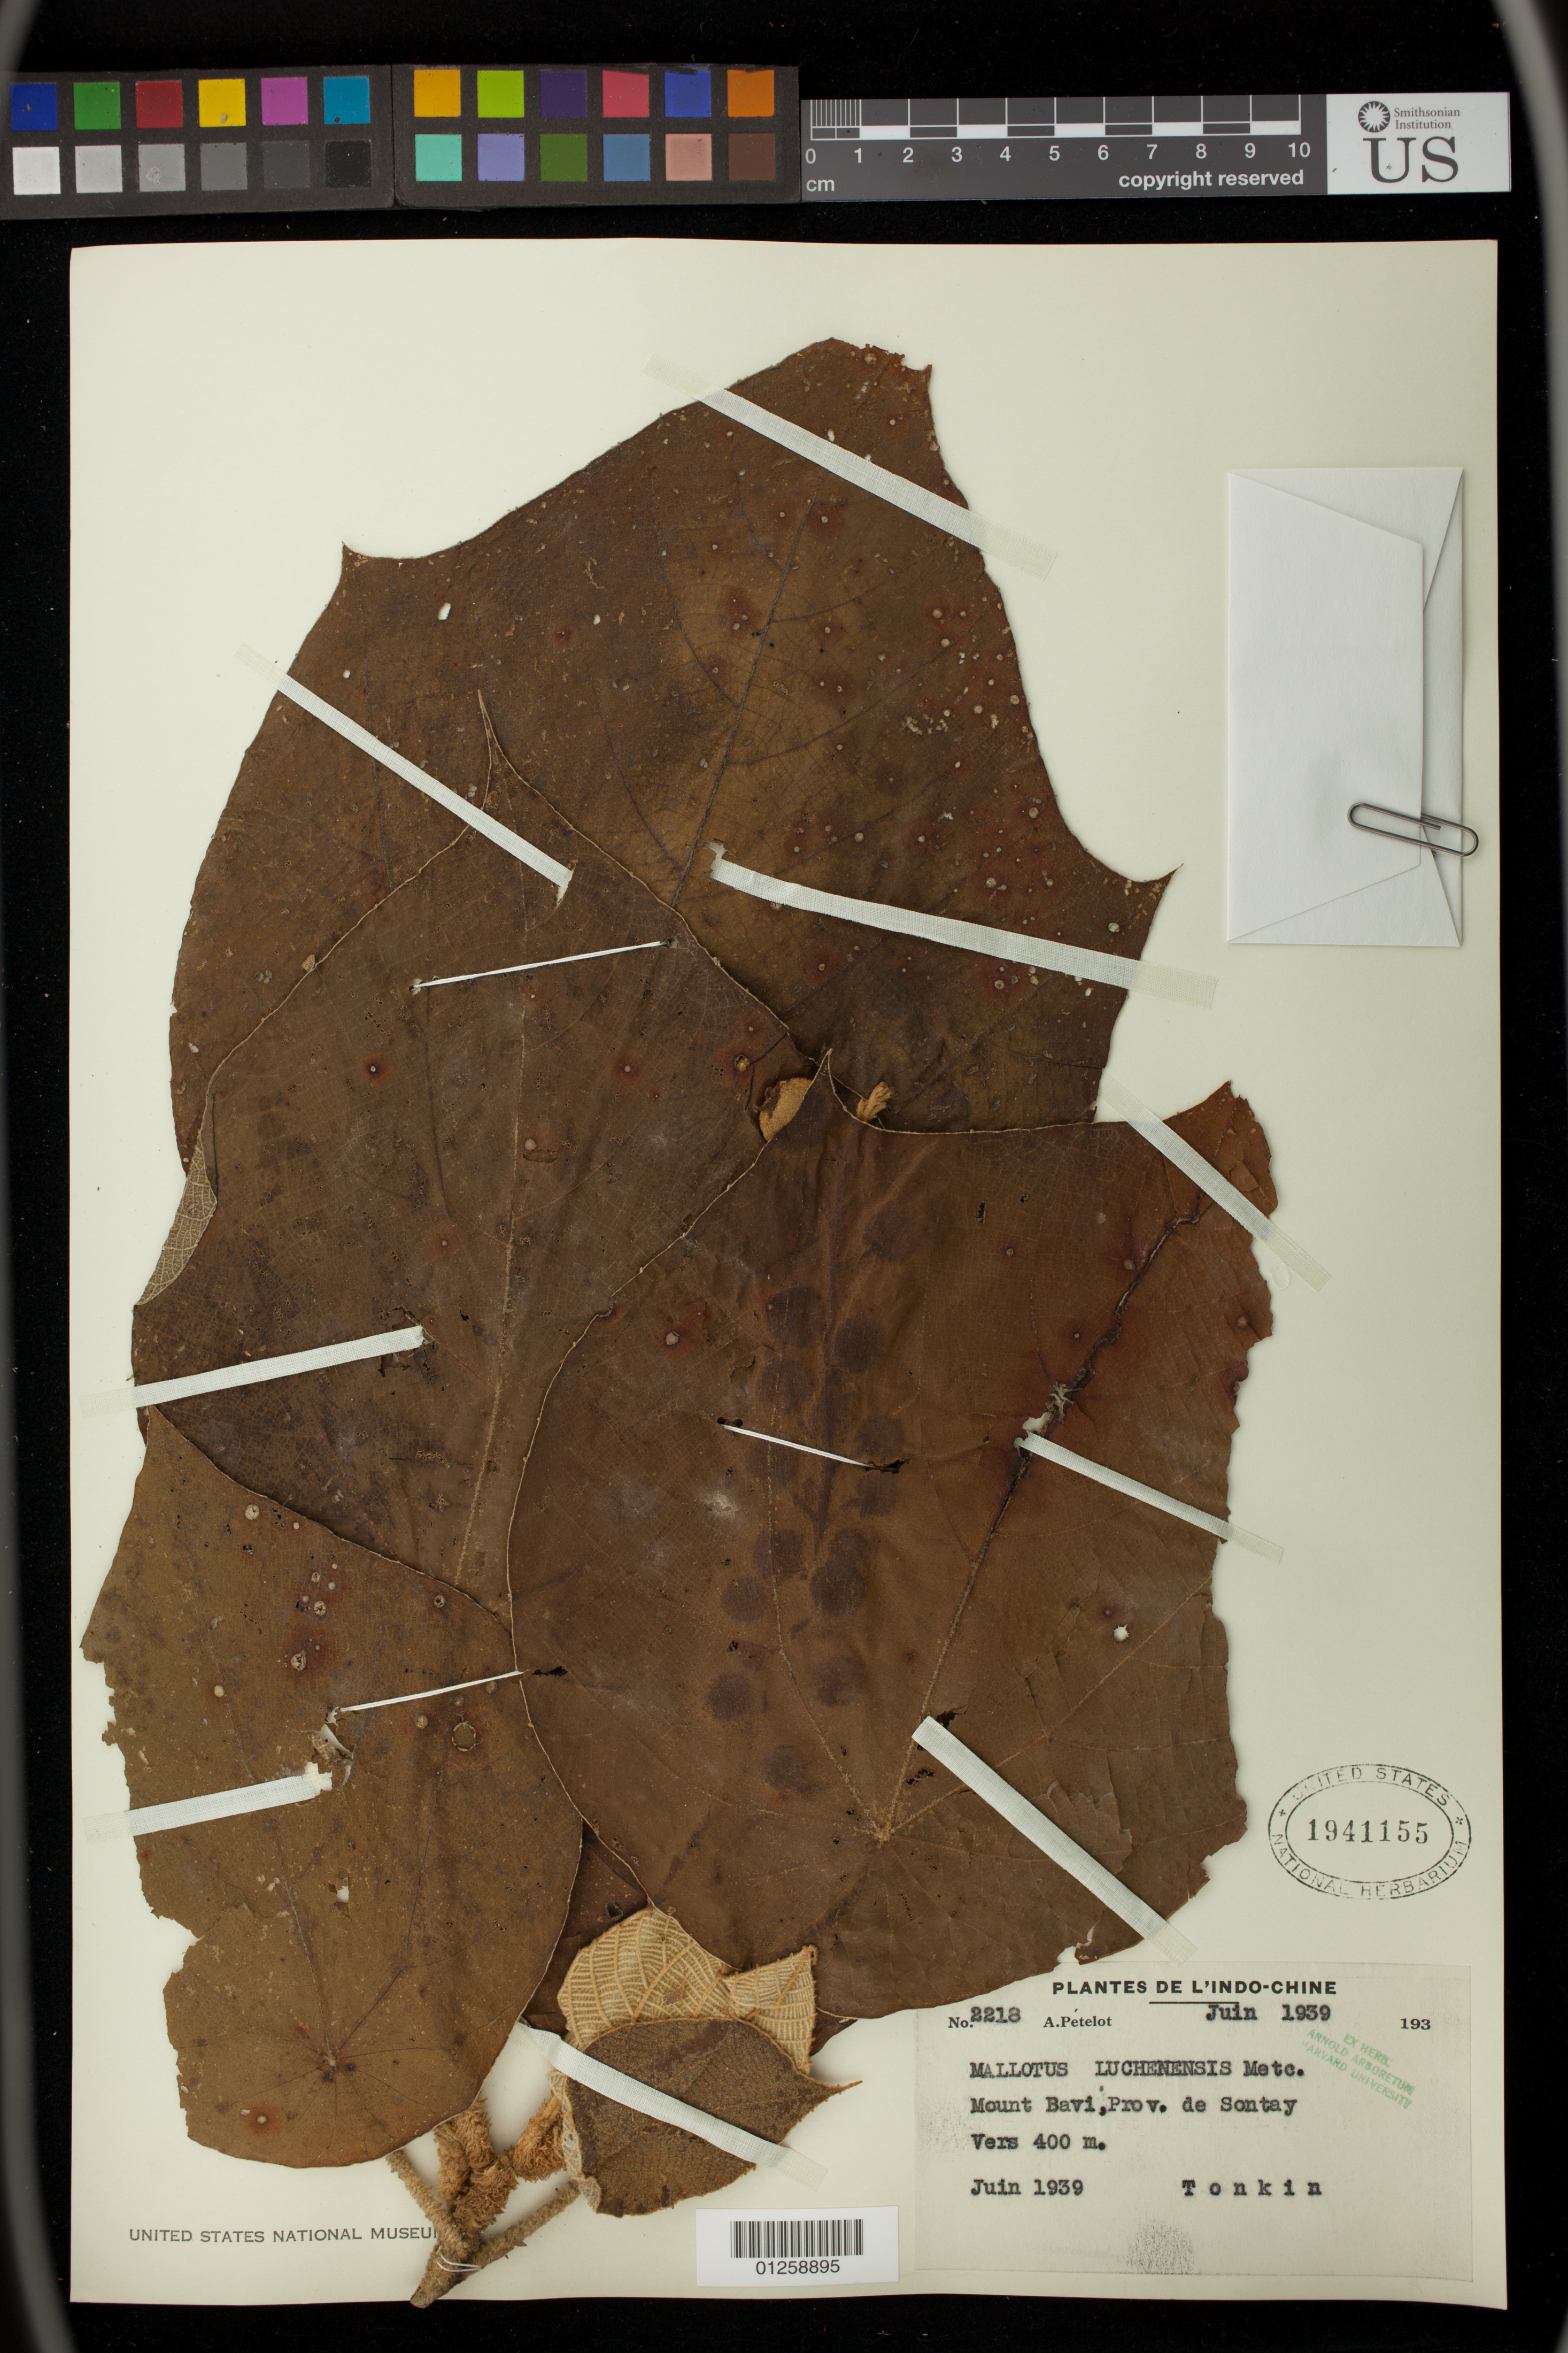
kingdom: Plantae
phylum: Tracheophyta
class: Magnoliopsida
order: Malpighiales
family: Euphorbiaceae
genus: Mallotus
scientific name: Mallotus luchenensis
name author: F.P. Metcalf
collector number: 2218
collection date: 1939-06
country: Vietnam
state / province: Quang Ngai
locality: Mount Bavi, Prov. de Sontay [[Son Tay]]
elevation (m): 400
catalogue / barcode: US 1941155